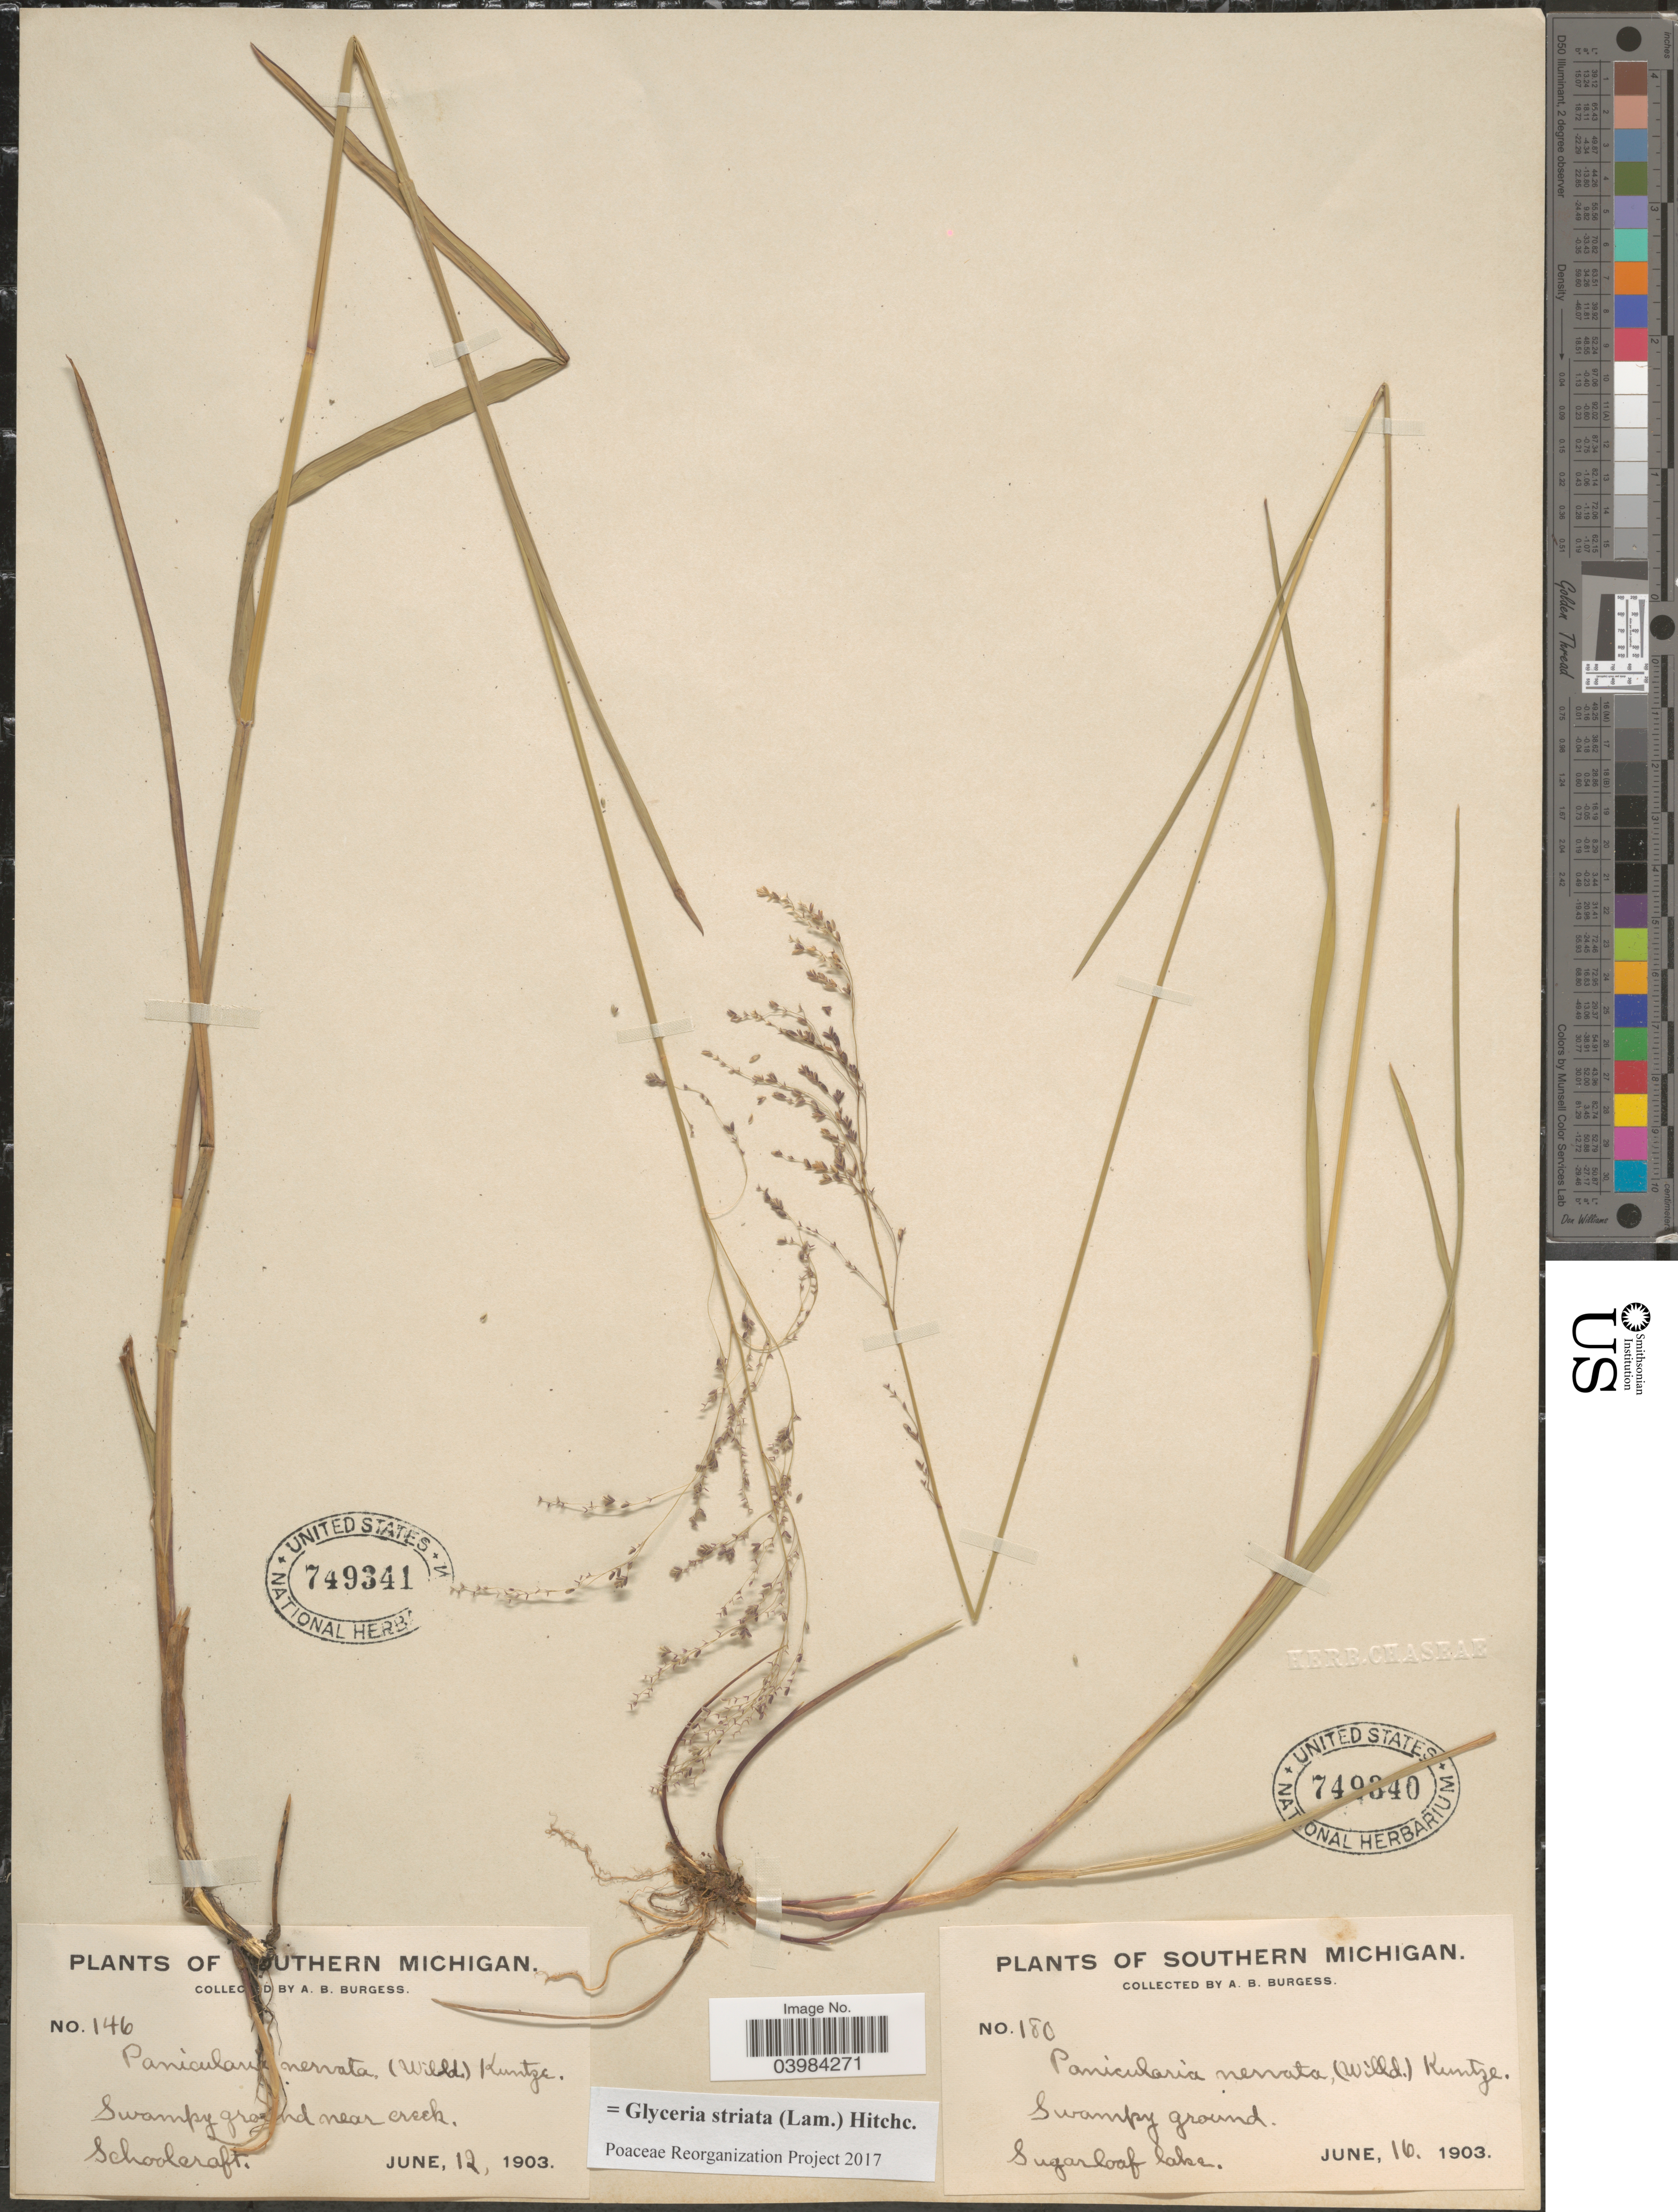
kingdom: Plantae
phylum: Tracheophyta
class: Liliopsida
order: Poales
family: Poaceae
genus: Glyceria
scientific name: Glyceria striata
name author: (Lam.) Hitchc.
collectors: A. Burgess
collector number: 146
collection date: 1903-06-12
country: United States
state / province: Michigan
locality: Southern Michigan. Schoolcraft.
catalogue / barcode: US 749341